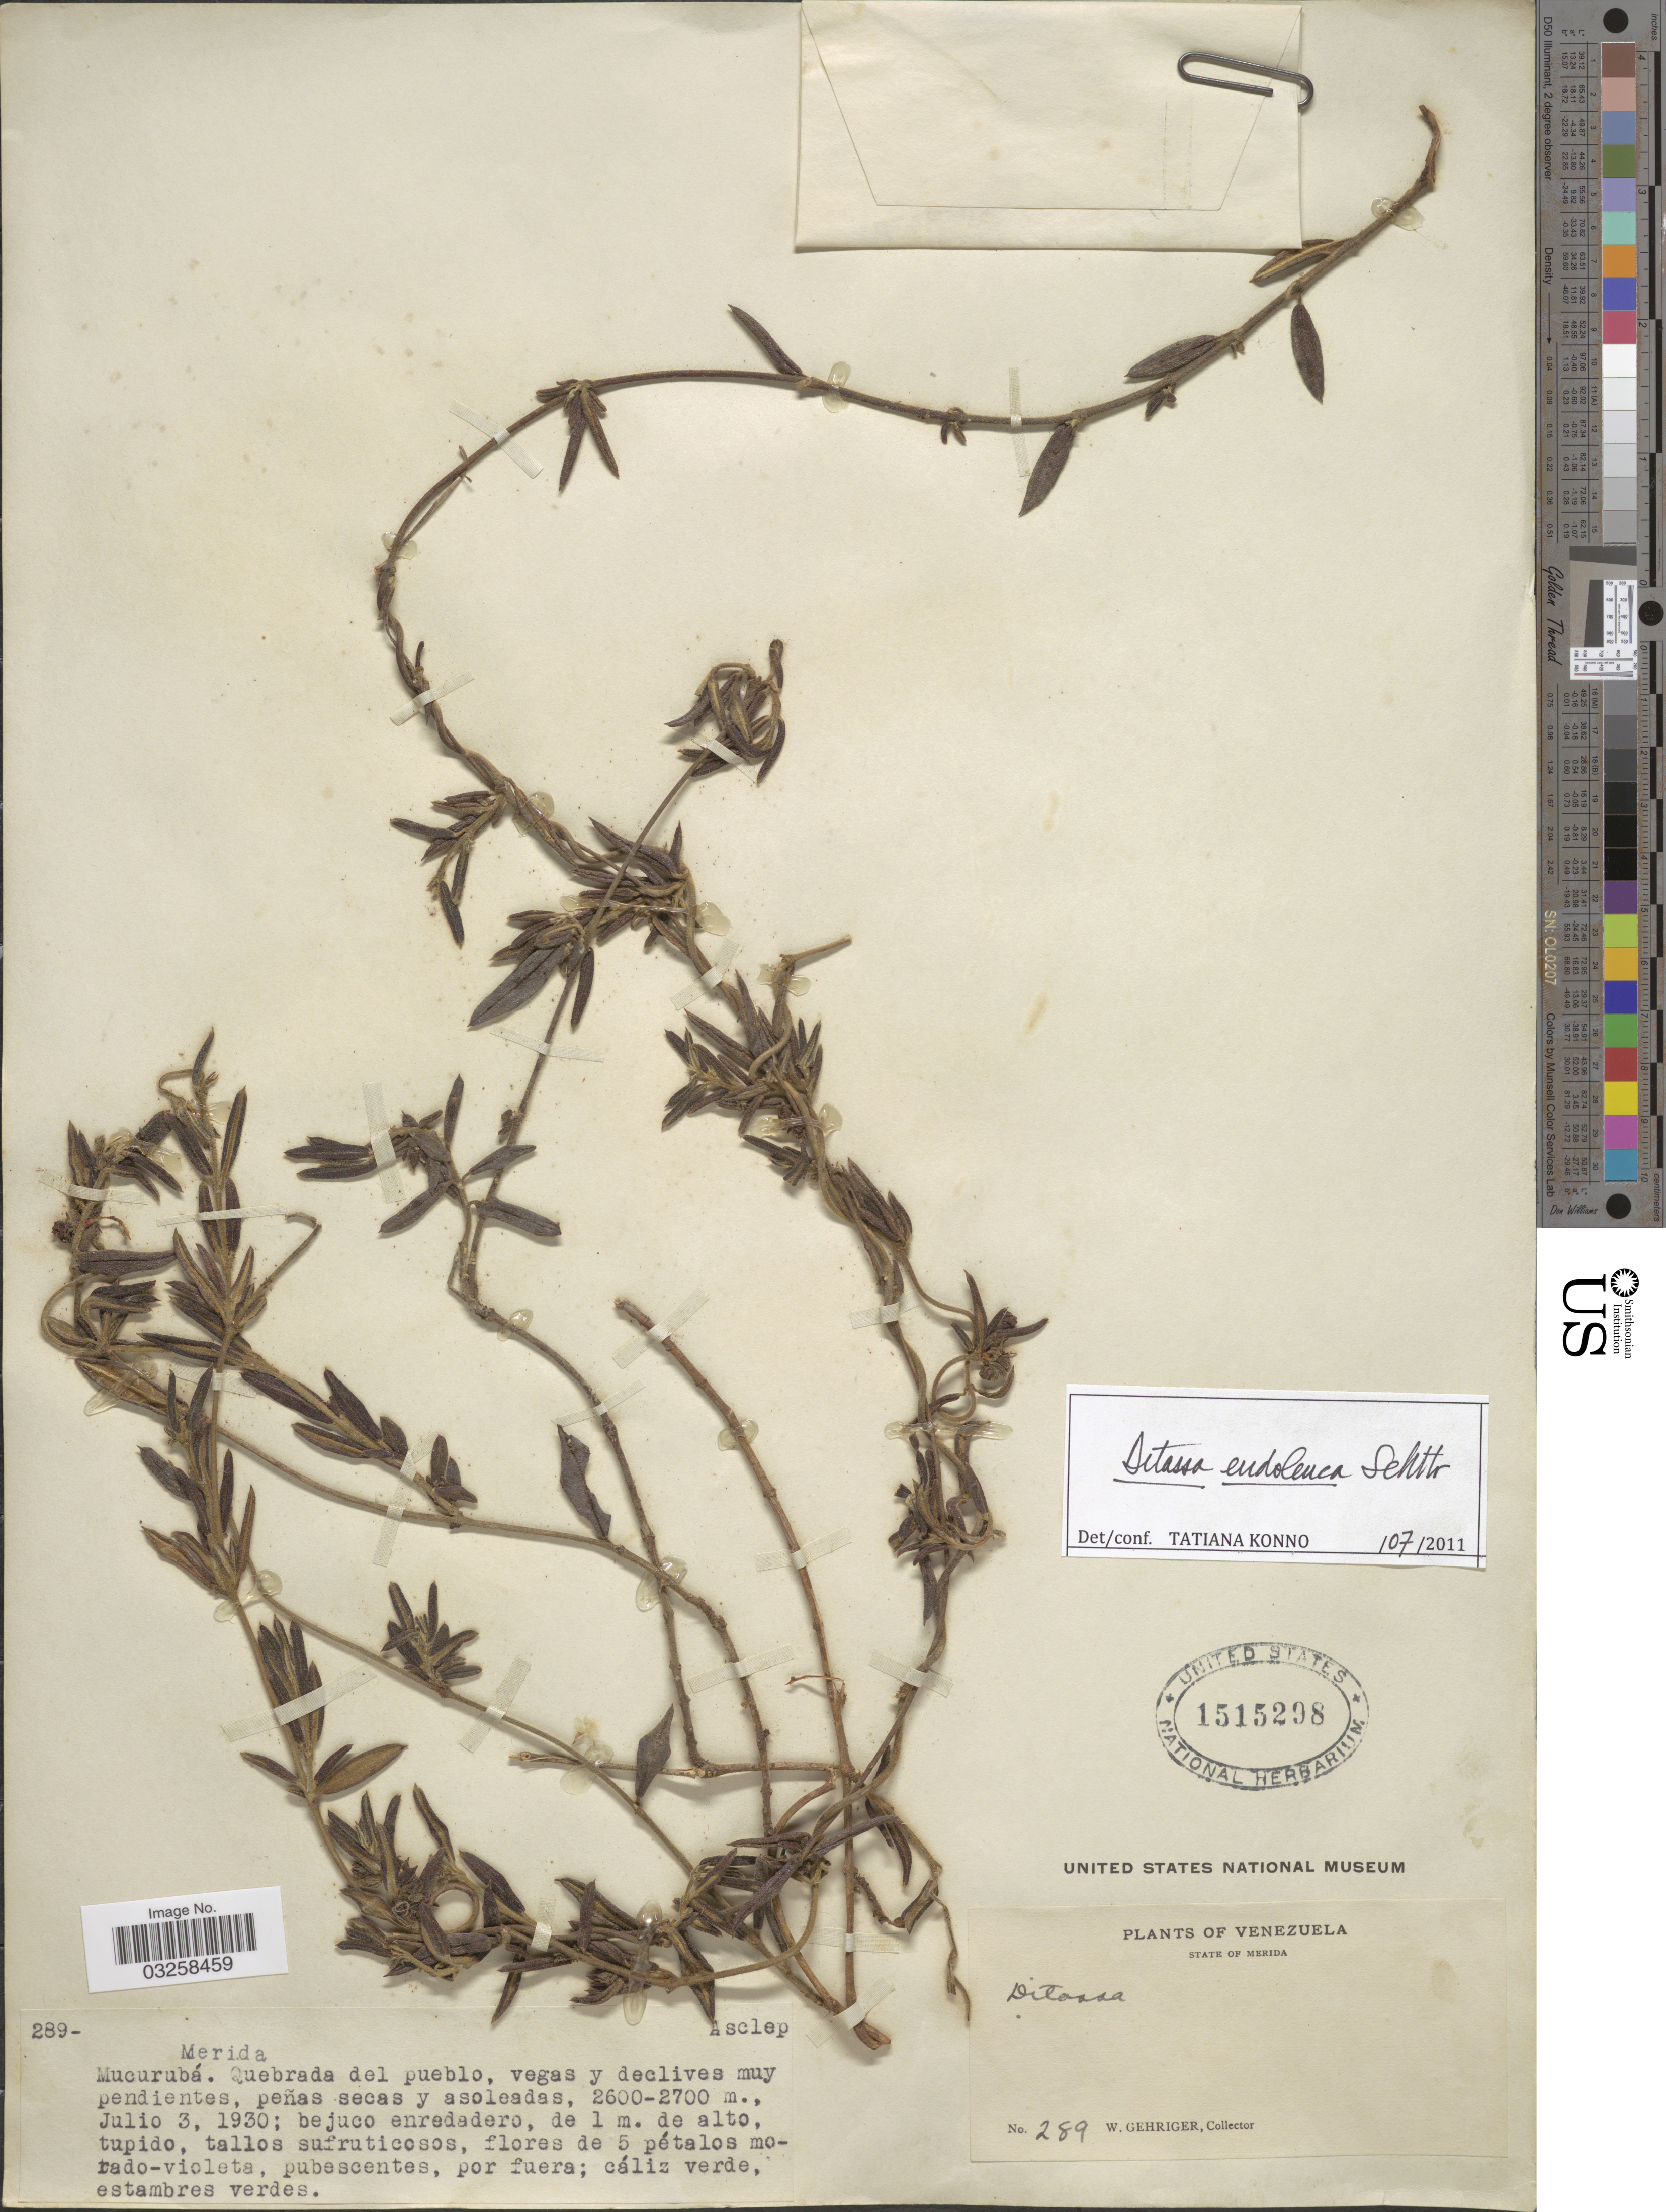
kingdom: Plantae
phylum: Tracheophyta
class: Magnoliopsida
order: Gentianales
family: Apocynaceae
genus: Ditassa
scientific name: Ditassa endoleuca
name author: Schltr.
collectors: W. Gehriger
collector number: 289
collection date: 1930-07-03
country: Venezuela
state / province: Mérida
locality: Mucurubá. Quebrada del pueblo, vegas y declives muy pendientes, peñas secas y asoleadas.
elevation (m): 2600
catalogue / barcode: US 1515298